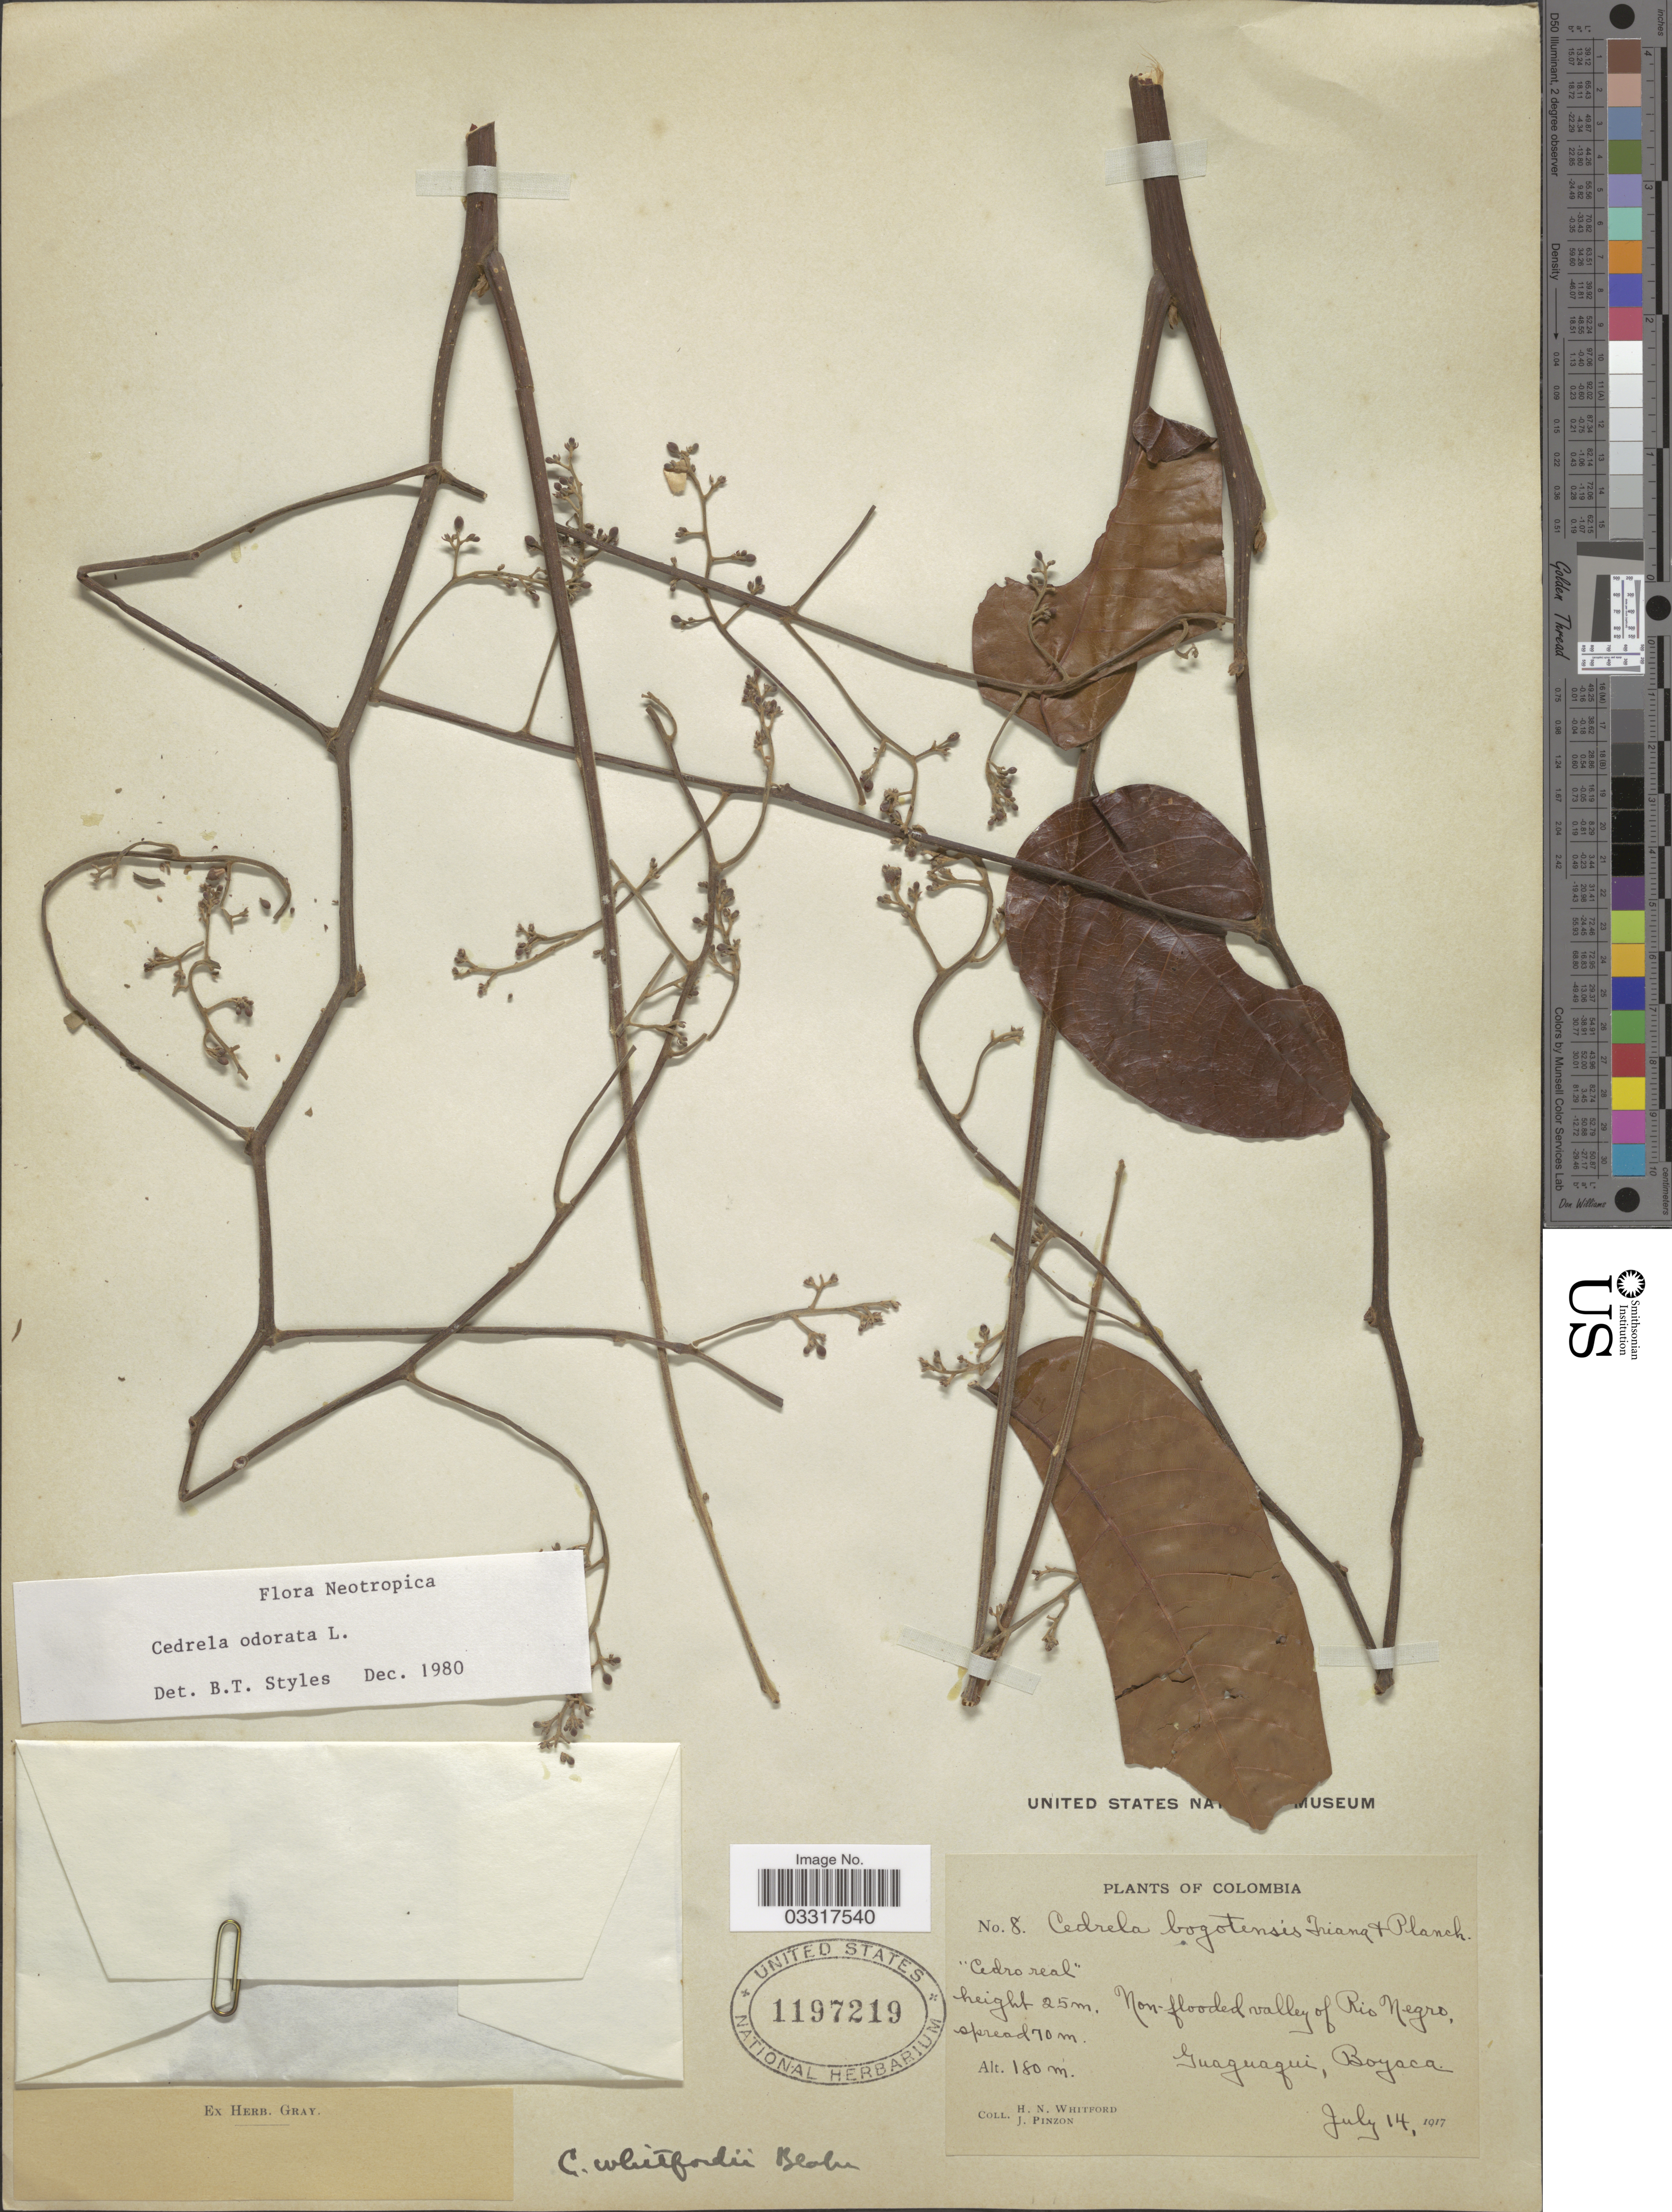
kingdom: Plantae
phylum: Tracheophyta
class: Magnoliopsida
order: Sapindales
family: Meliaceae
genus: Cedrela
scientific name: Cedrela odorata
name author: L.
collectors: H. N. Whitford & J. Pinzon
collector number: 8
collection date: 1917-07-14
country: Colombia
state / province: Boyacá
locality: Non-flooded valley of Rio Negro, Guaguaqui.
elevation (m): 180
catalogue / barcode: US 1197219